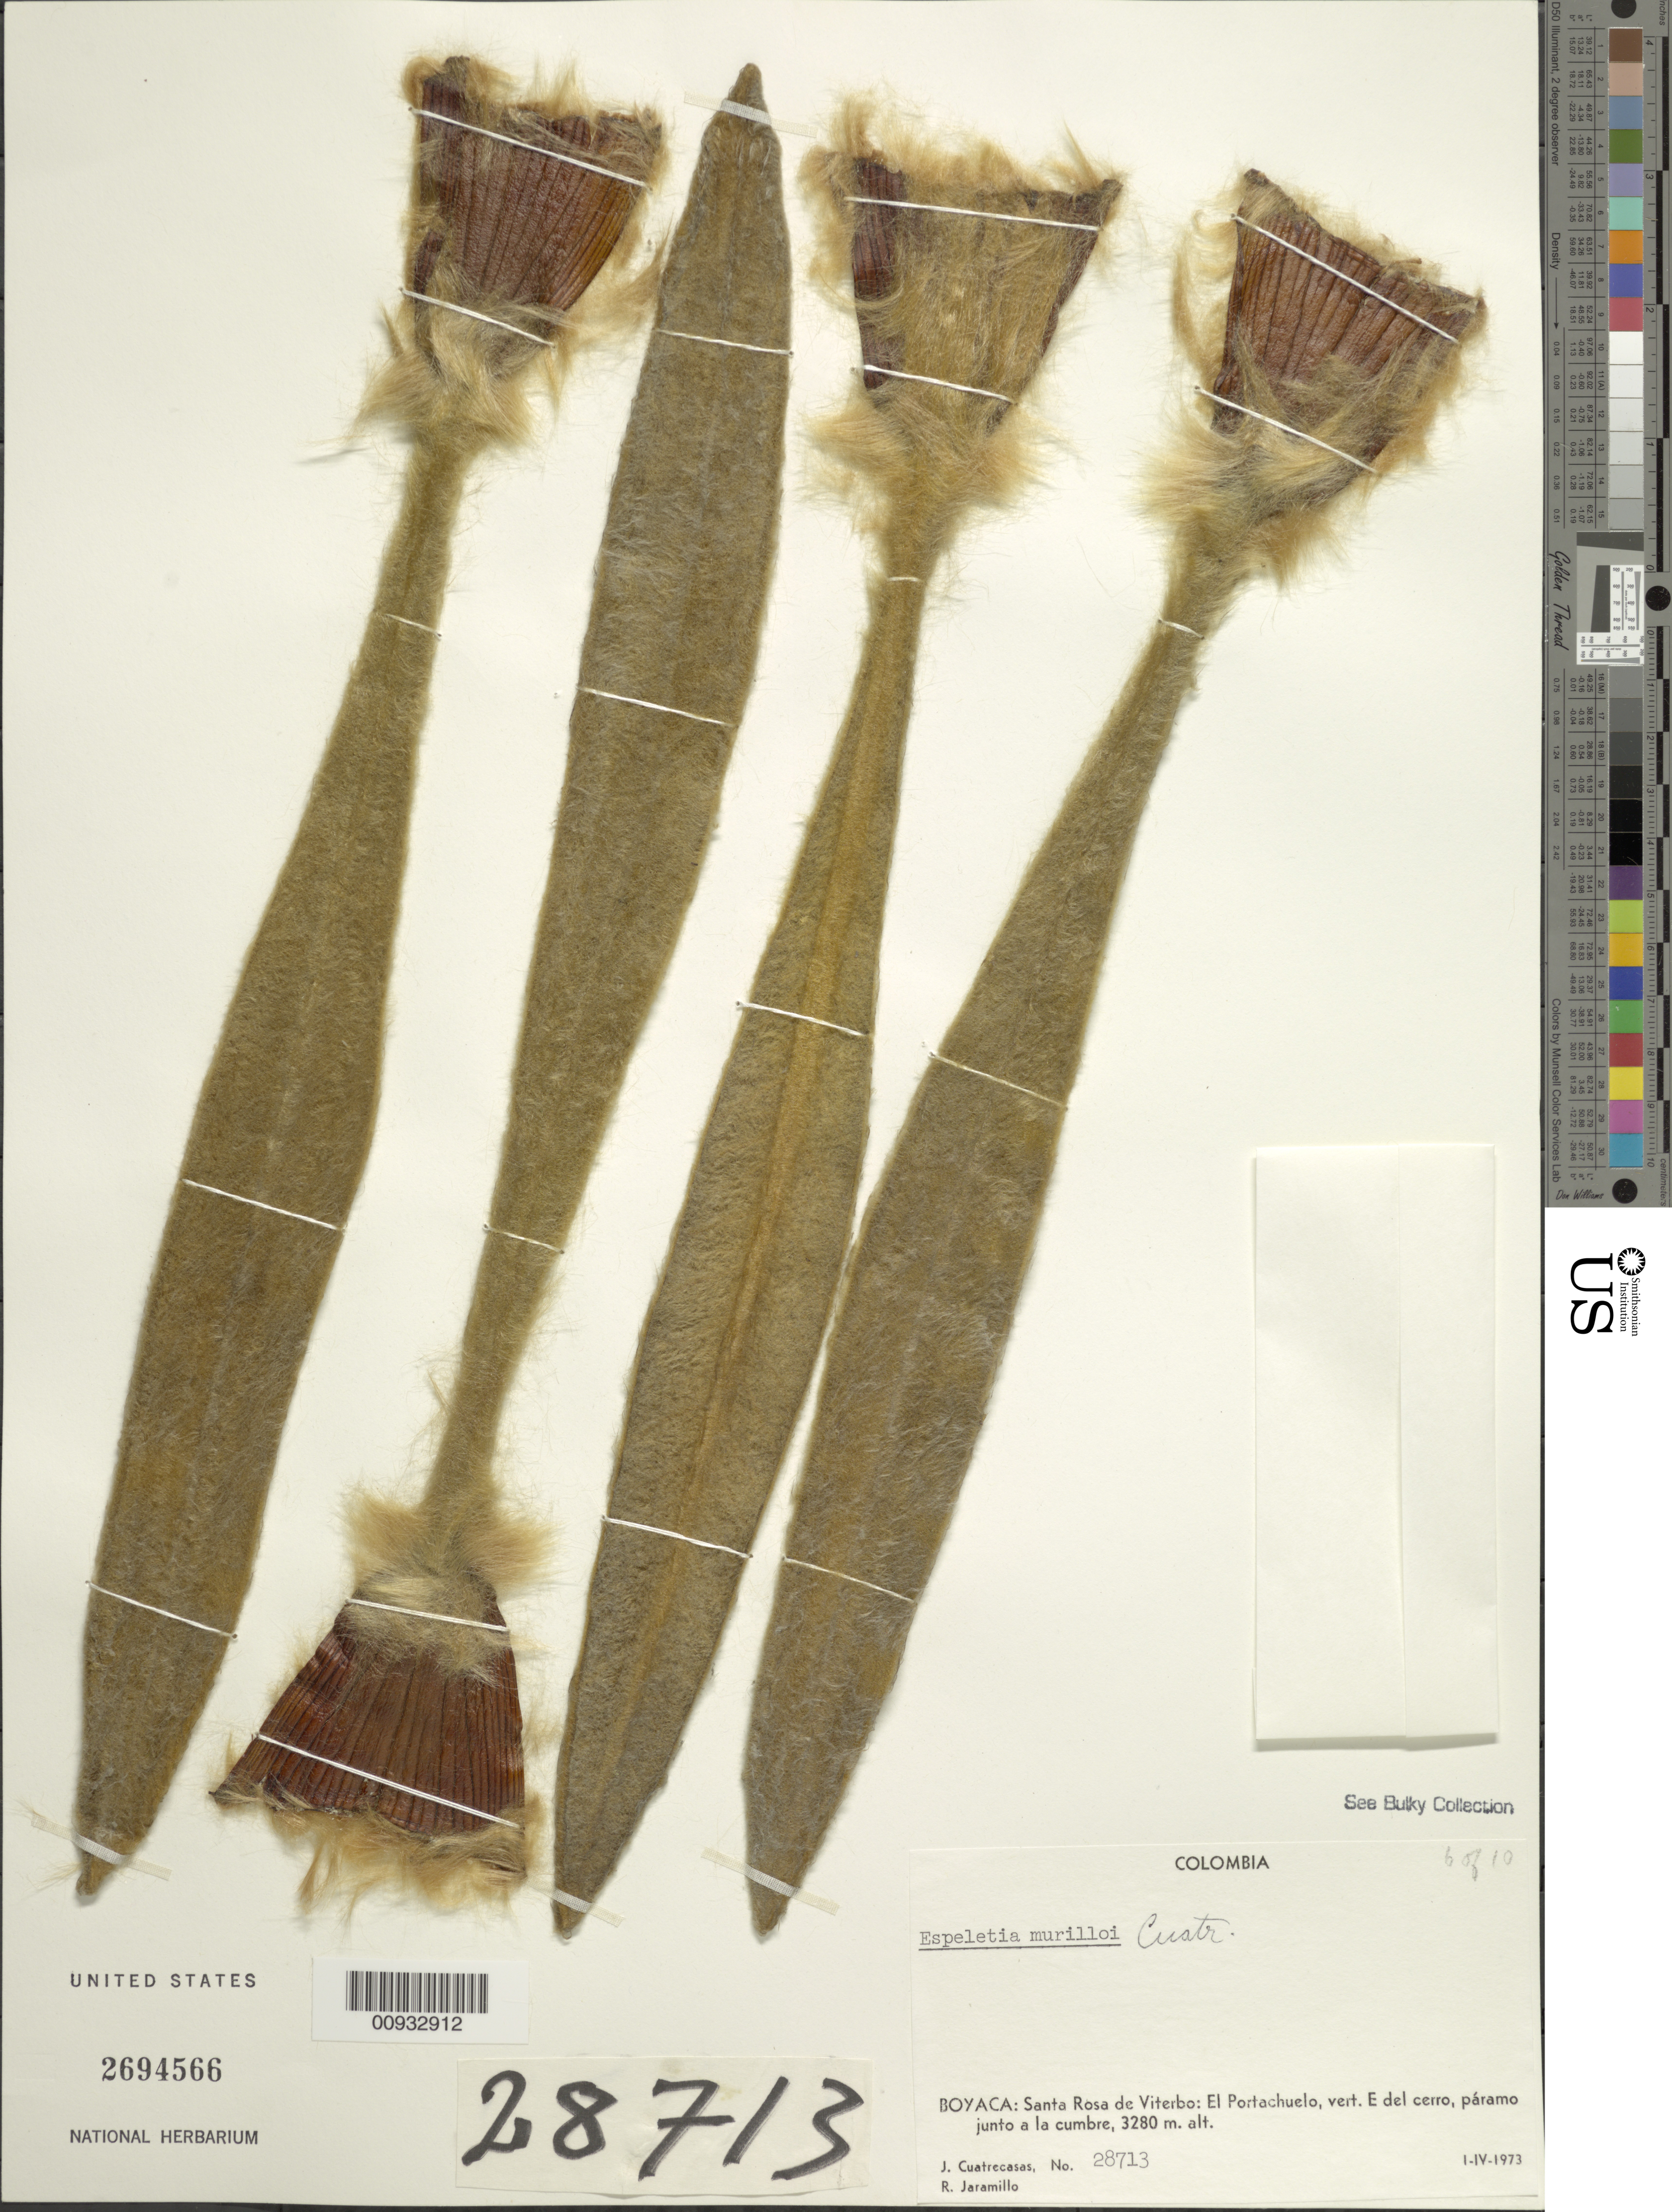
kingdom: Plantae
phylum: Tracheophyta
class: Magnoliopsida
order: Asterales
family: Asteraceae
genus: Espeletia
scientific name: Espeletia murilloi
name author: Cuatrec.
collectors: J. Cuatrecasas & R. Jaramillo M.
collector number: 28713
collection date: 1973-04-01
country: Colombia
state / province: Boyacá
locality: Santa Rosa de Viterbo, El Portachuelo, vert. E del cerro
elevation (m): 3280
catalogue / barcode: US 2694566